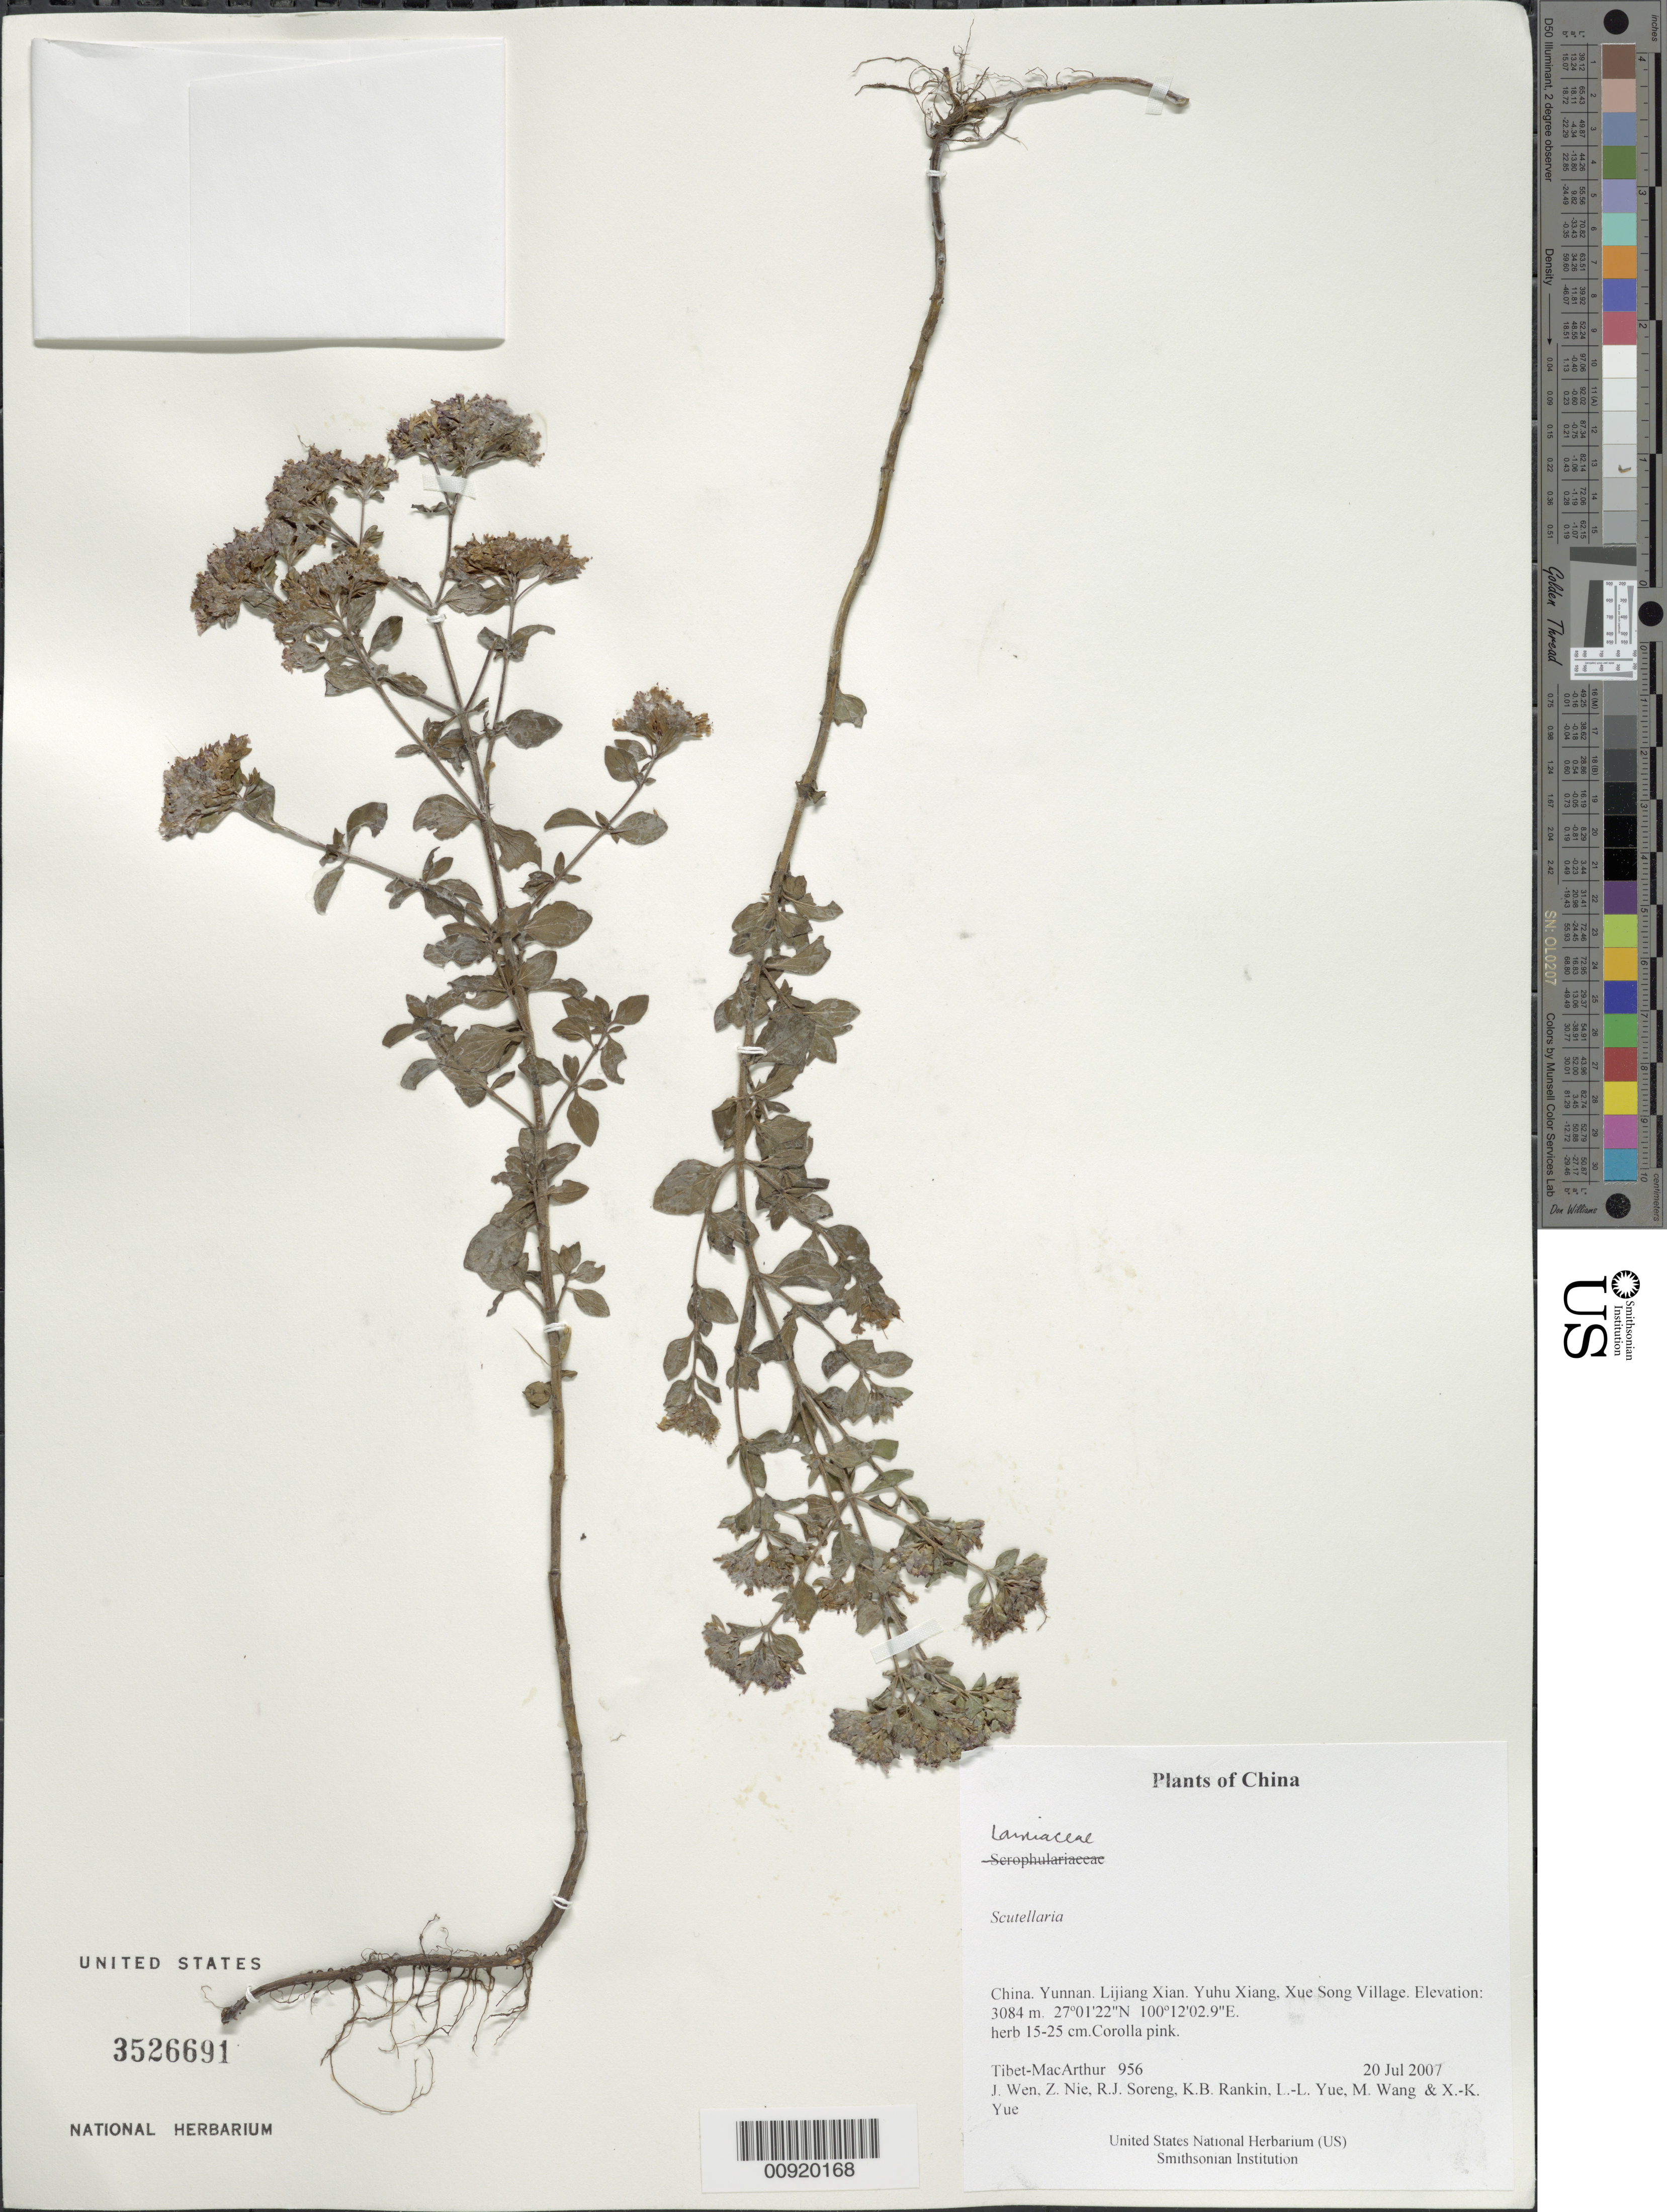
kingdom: Plantae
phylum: Tracheophyta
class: Magnoliopsida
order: Lamiales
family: Lamiaceae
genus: Scutellaria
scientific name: Scutellaria sp.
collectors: Tibet-MacArthur, J. Wen, Z. Nie, R. J. Soreng, K. Rankin, L. Yue, M. Wang & X. Yue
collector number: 956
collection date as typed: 20 Jul 2007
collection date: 2007-07-20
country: China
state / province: Yunnan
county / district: Lijiang Xian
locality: Yuhu Xiang, Xue Song Village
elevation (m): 3084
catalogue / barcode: US 3526691